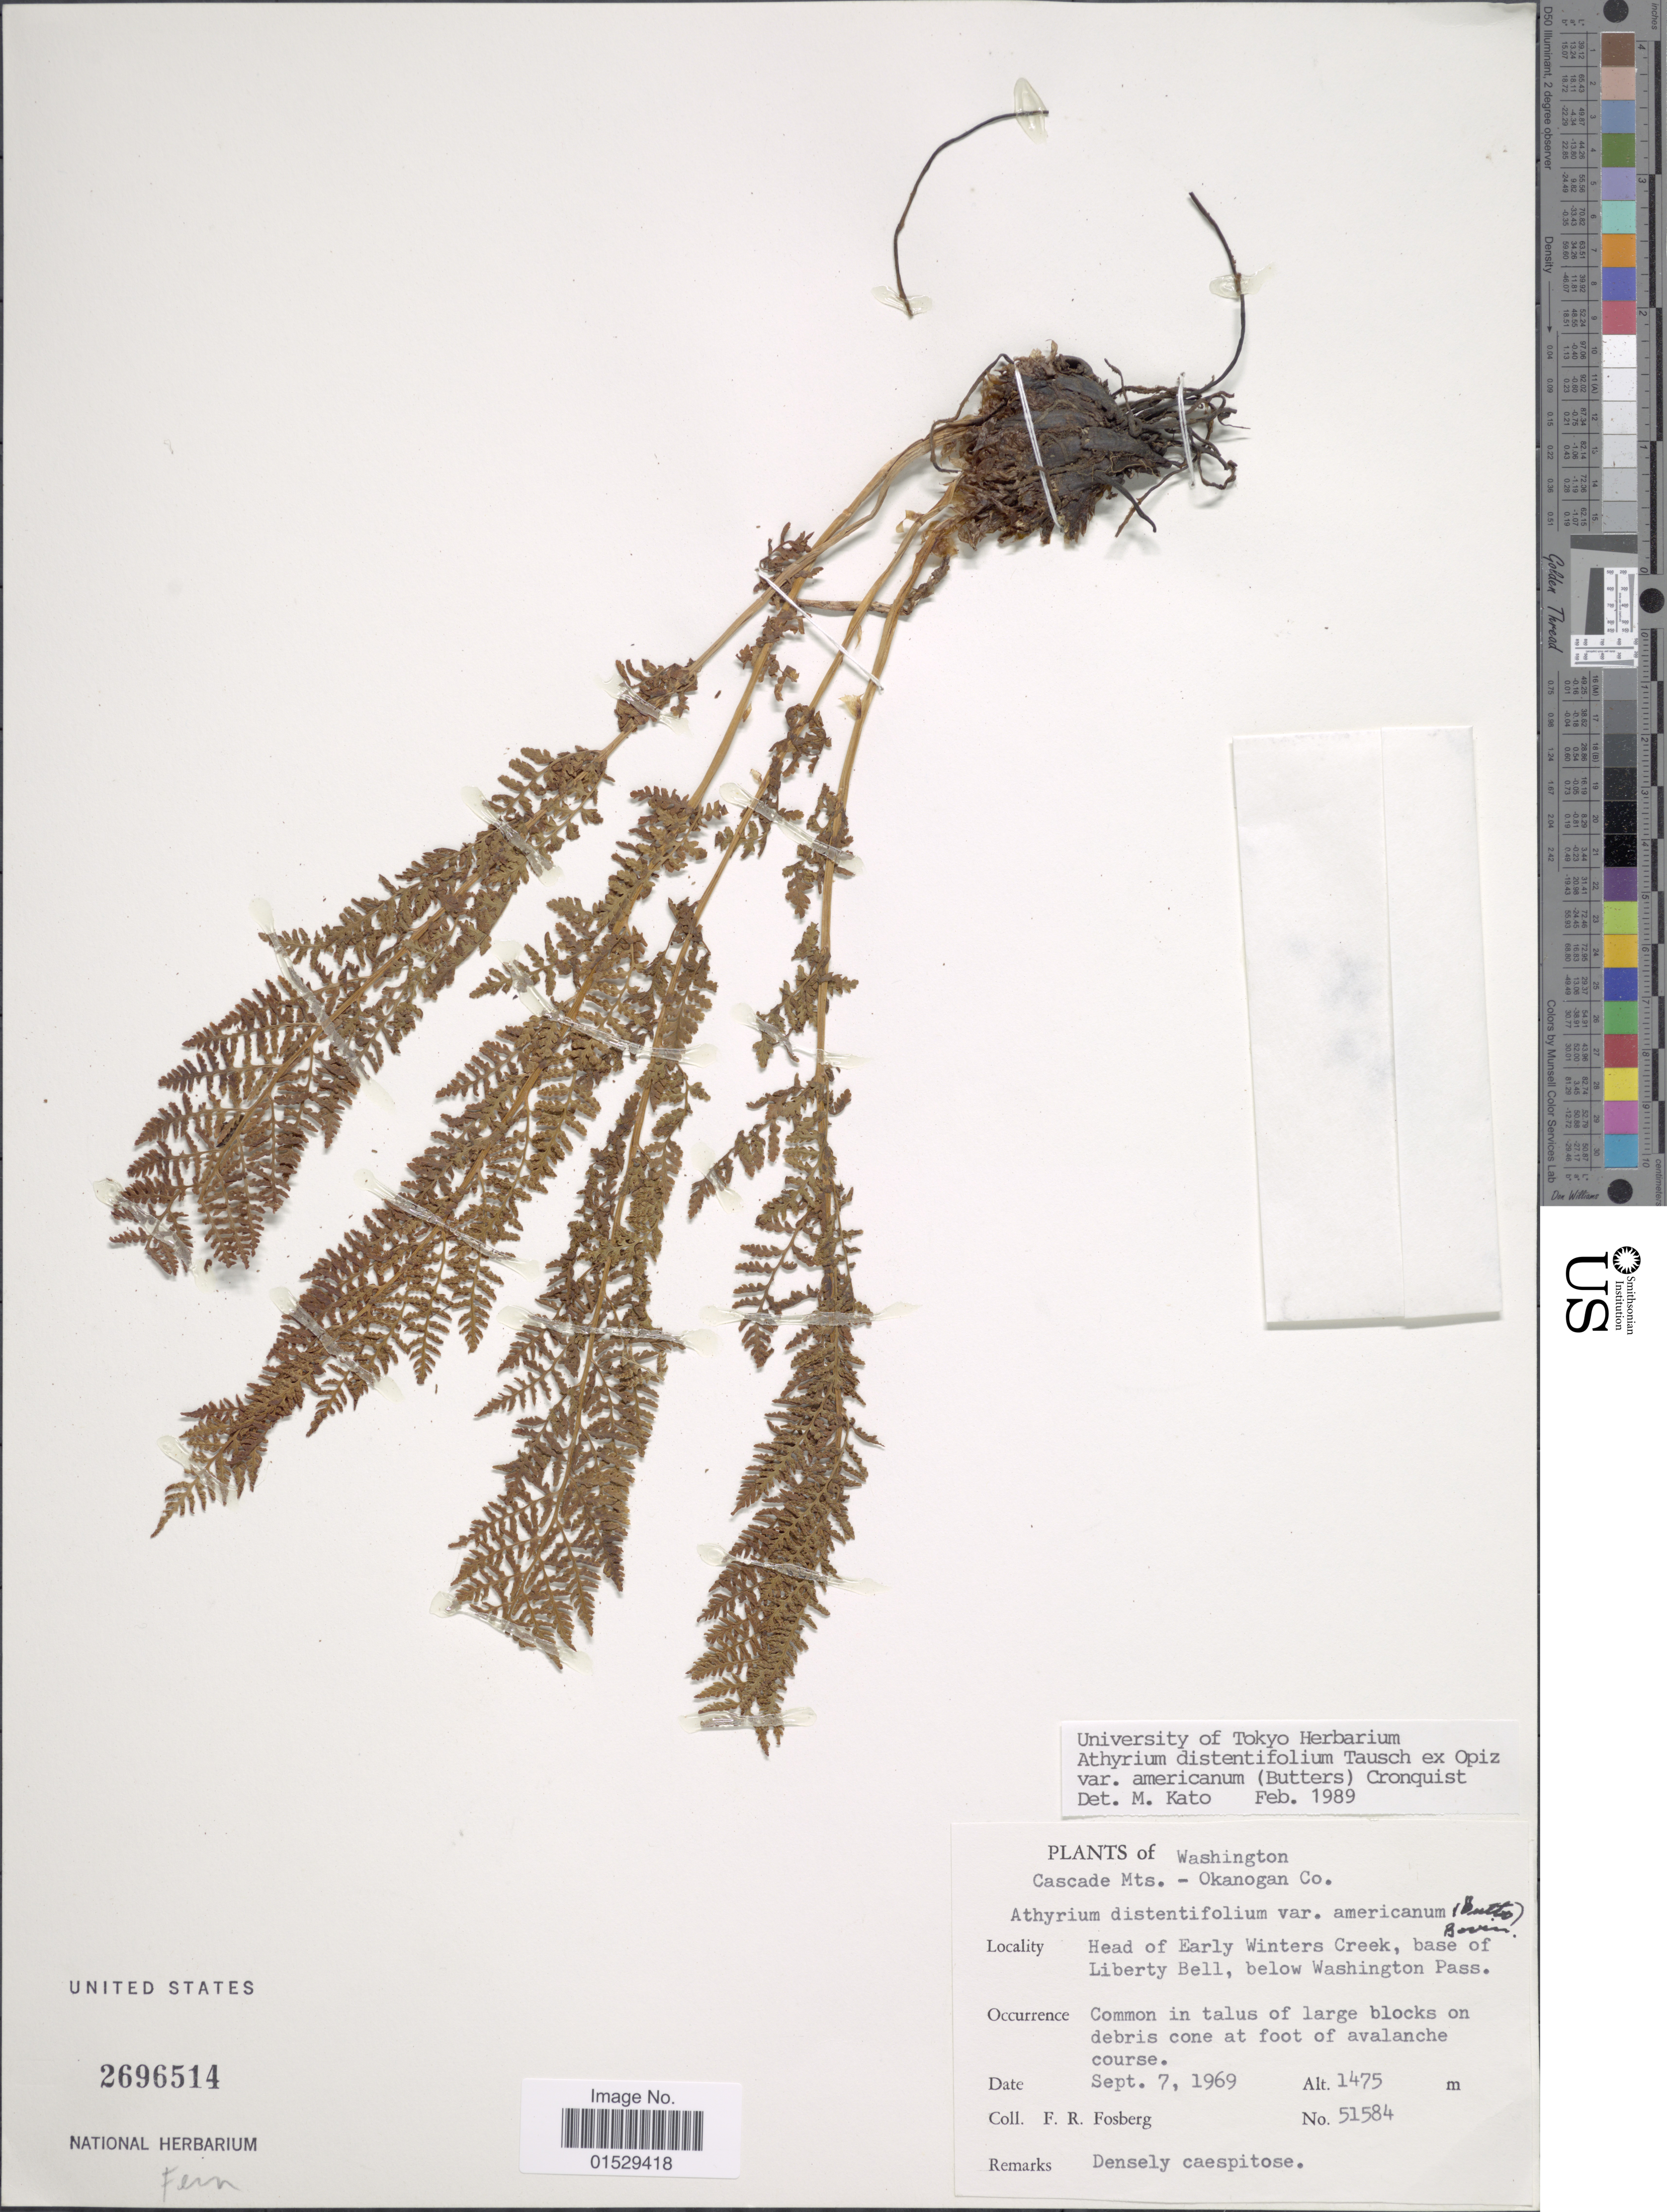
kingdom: Plantae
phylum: Tracheophyta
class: Polypodiopsida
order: Polypodiales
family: Athyriaceae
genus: Athyrium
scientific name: Athyrium distentifolilum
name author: Tausch ex Opiz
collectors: F. R. Fosberg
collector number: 51584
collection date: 1969-09-07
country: United States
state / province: Washington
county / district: Okanogan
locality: Cascade Mts.- Okanogan Co., head of Early Winters Creek, base of Liberty Ball, below Washington Pass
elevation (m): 1475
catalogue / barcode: US 2696514